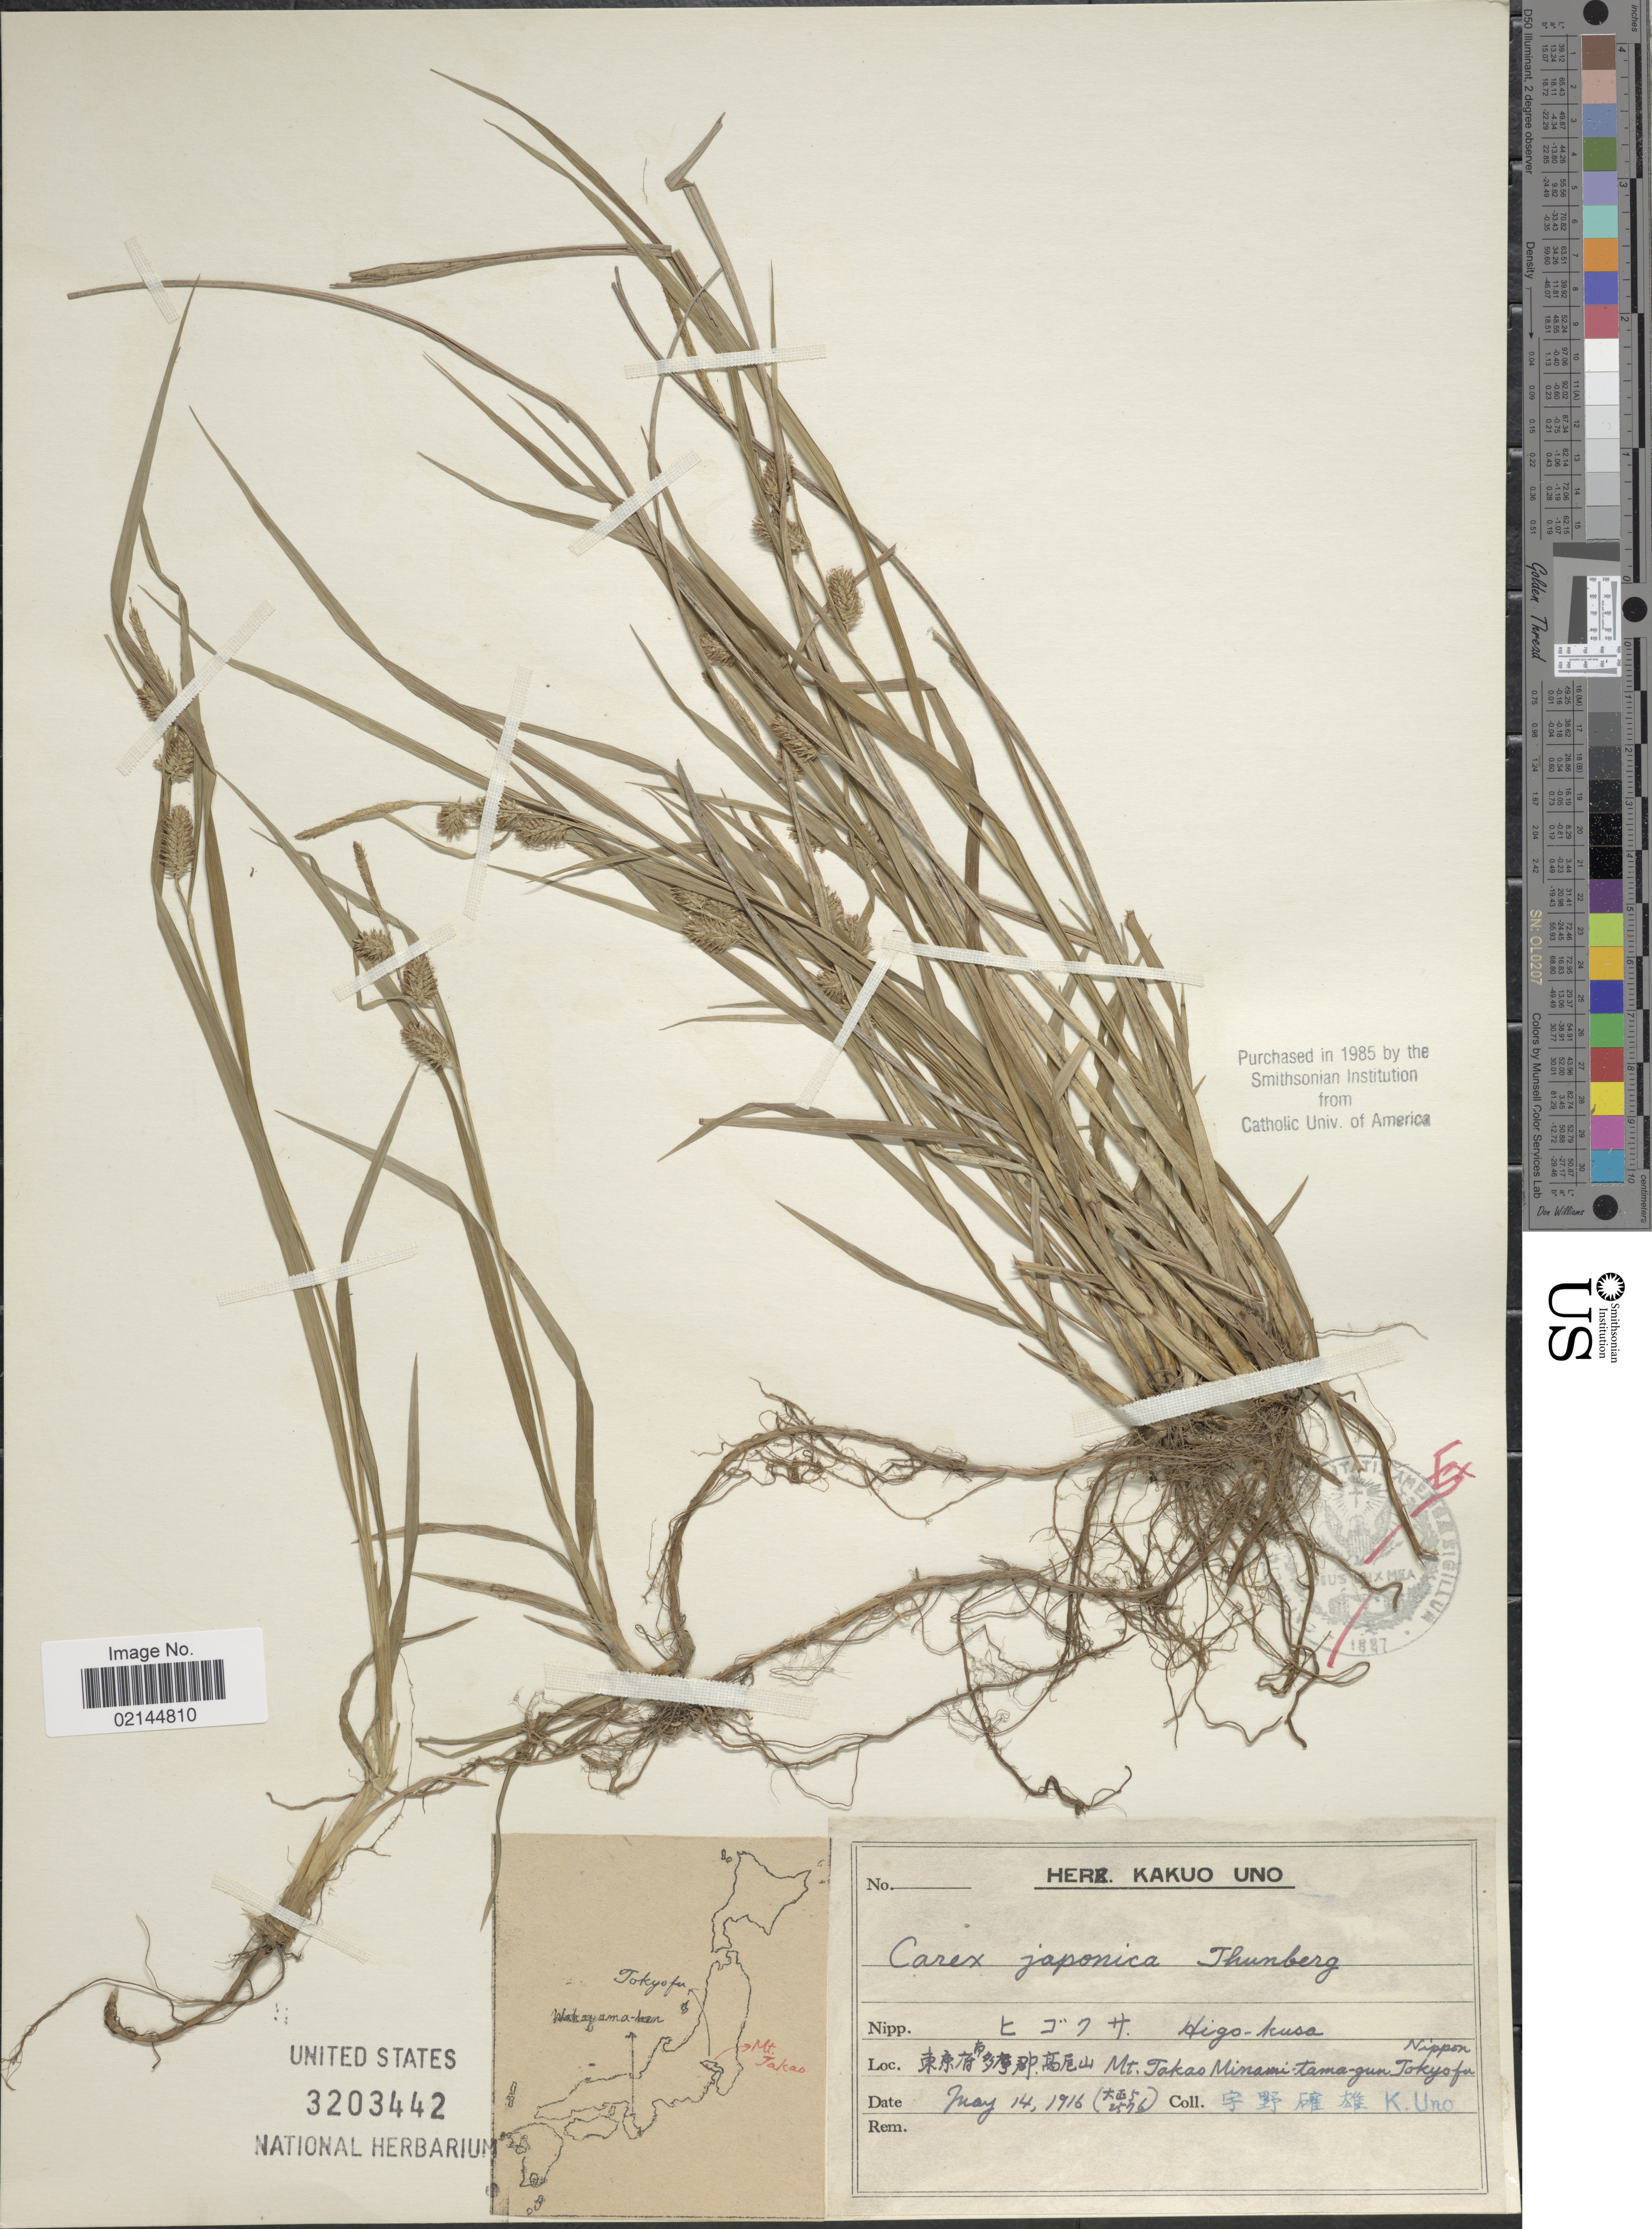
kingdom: Plantae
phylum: Tracheophyta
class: Liliopsida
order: Poales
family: Cyperaceae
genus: Carex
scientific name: Carex japonica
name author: Thunb.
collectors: K. Uno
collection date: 1916-05-14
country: Japan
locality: Mt. Takao, Minami-tama-gun, Tokyo fu, Nippon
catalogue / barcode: US 3203442